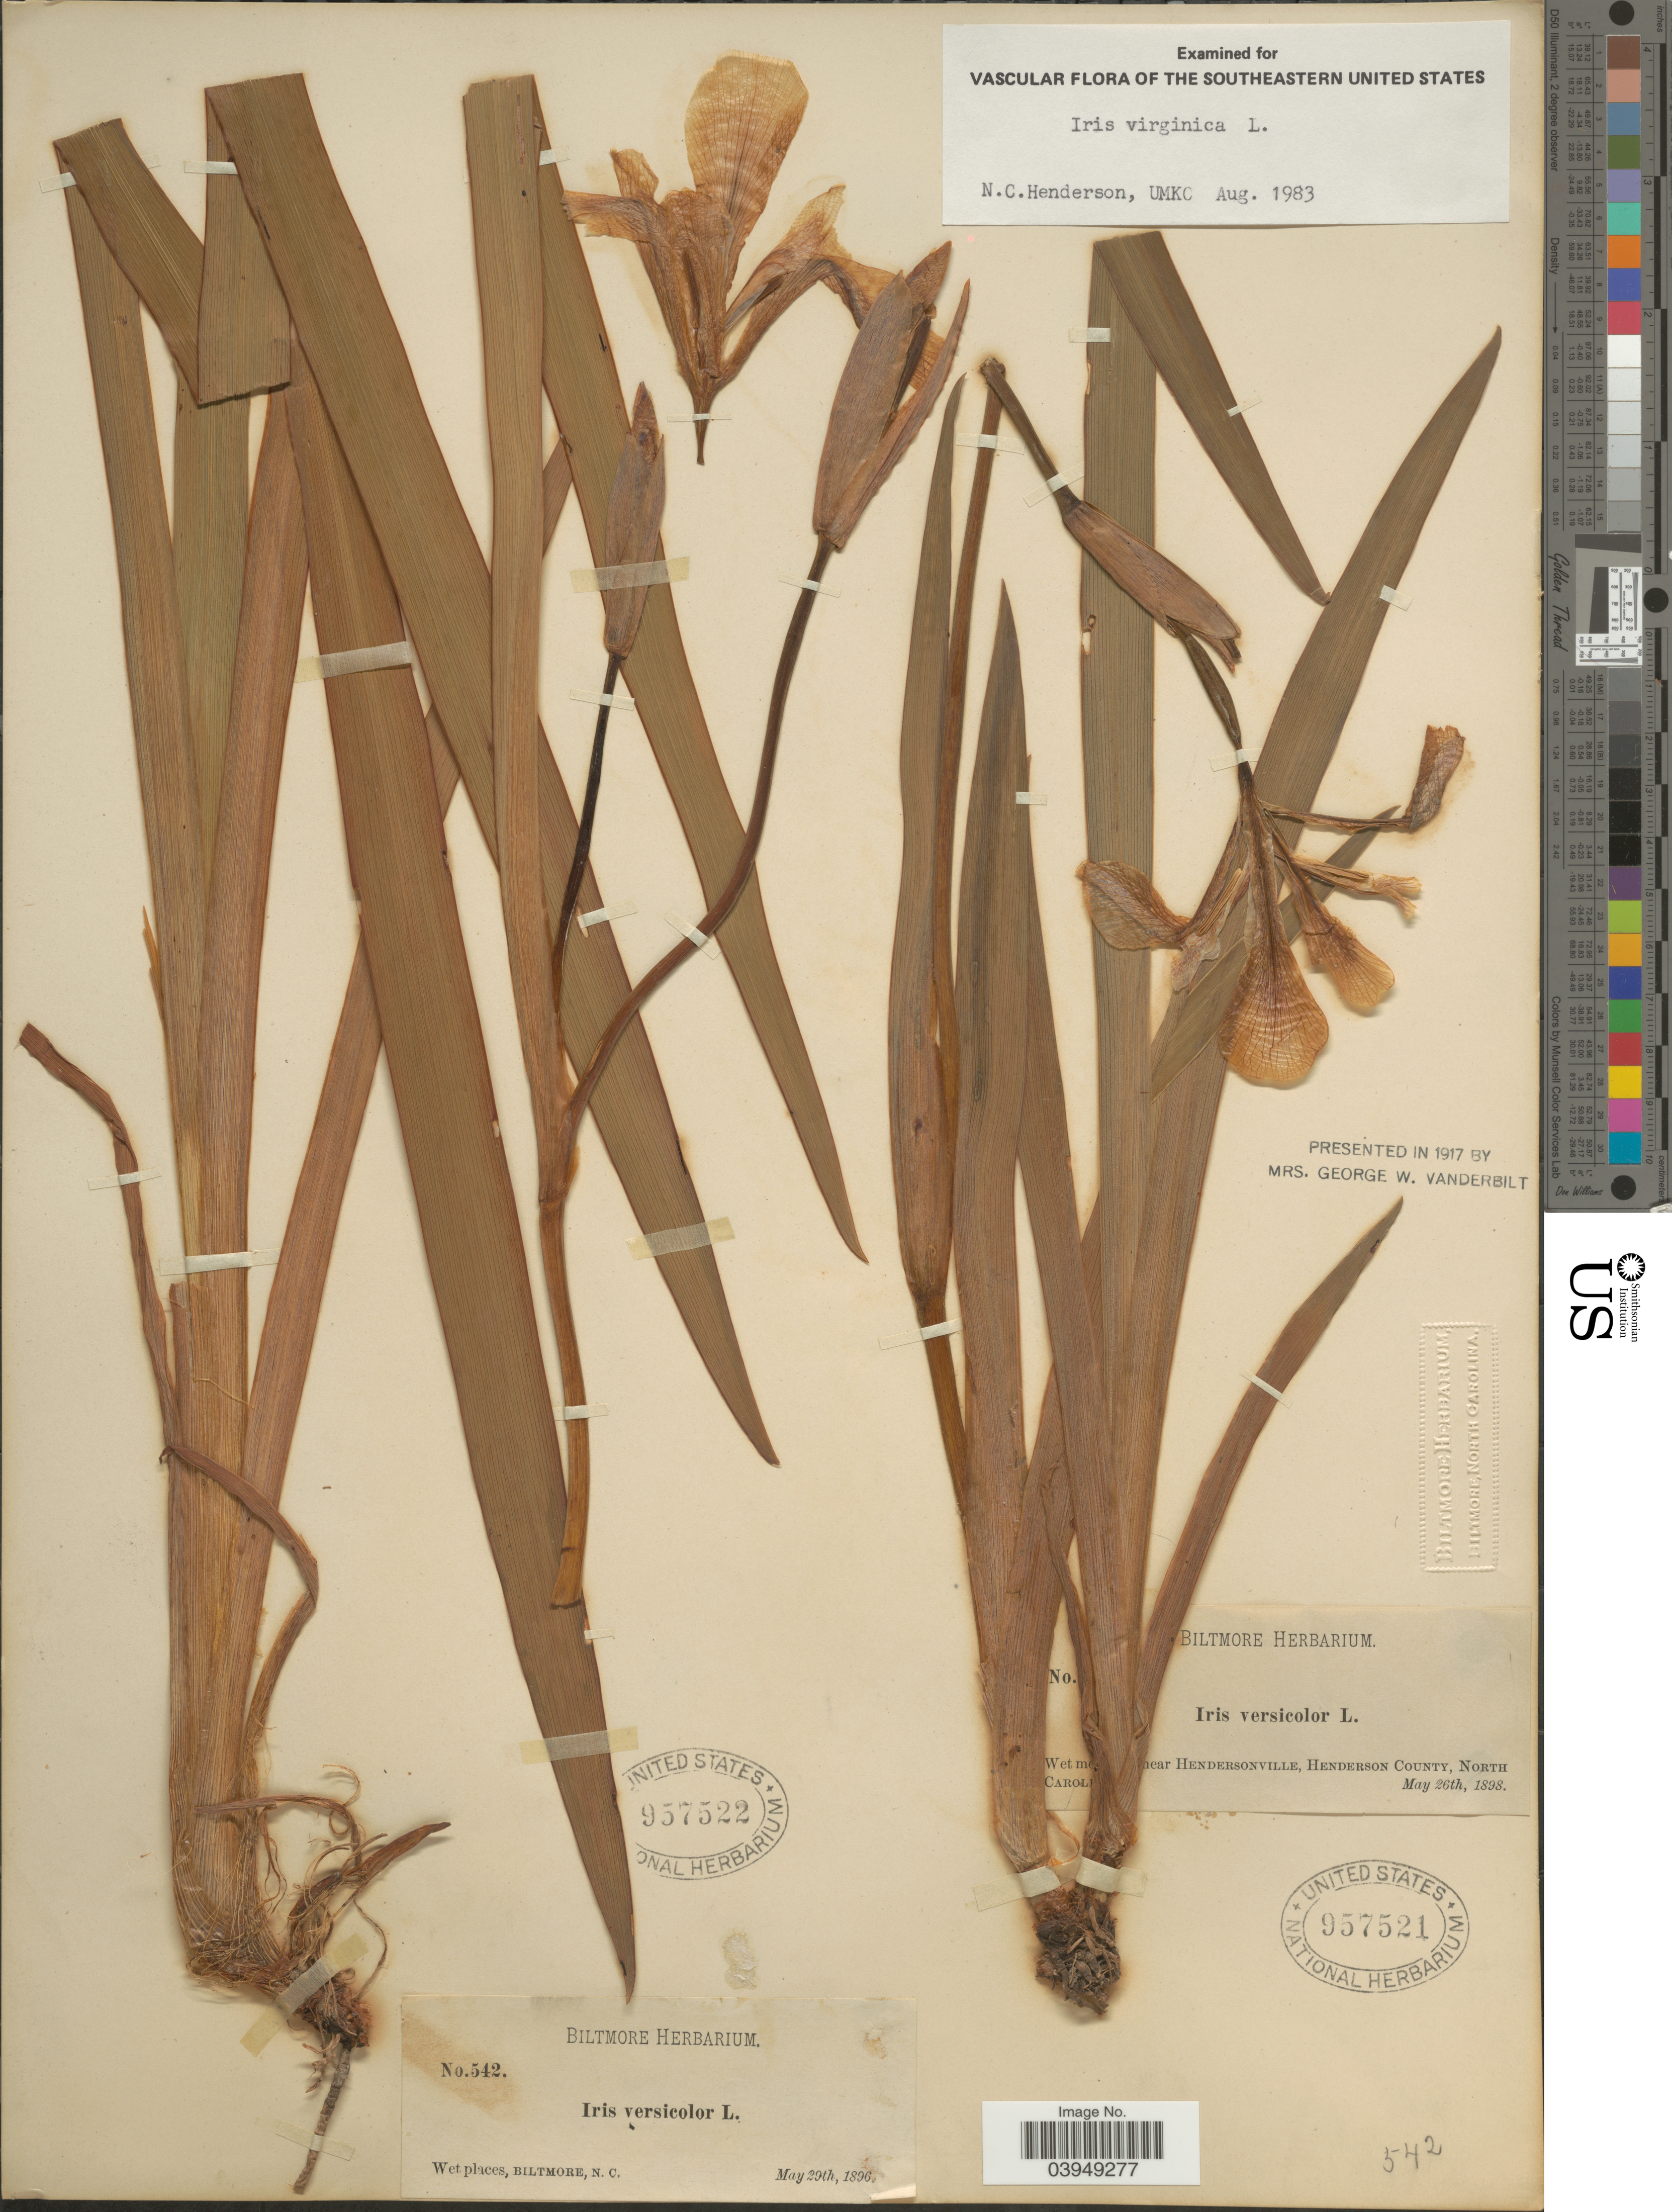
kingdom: Plantae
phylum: Tracheophyta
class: Liliopsida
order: Asparagales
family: Iridaceae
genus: Iris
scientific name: Iris virginica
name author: L.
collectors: ex herb. Biltmore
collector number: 542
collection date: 1896-05-29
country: United States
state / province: North Carolina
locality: Wet places, Biltmore.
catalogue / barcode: US 957522-2